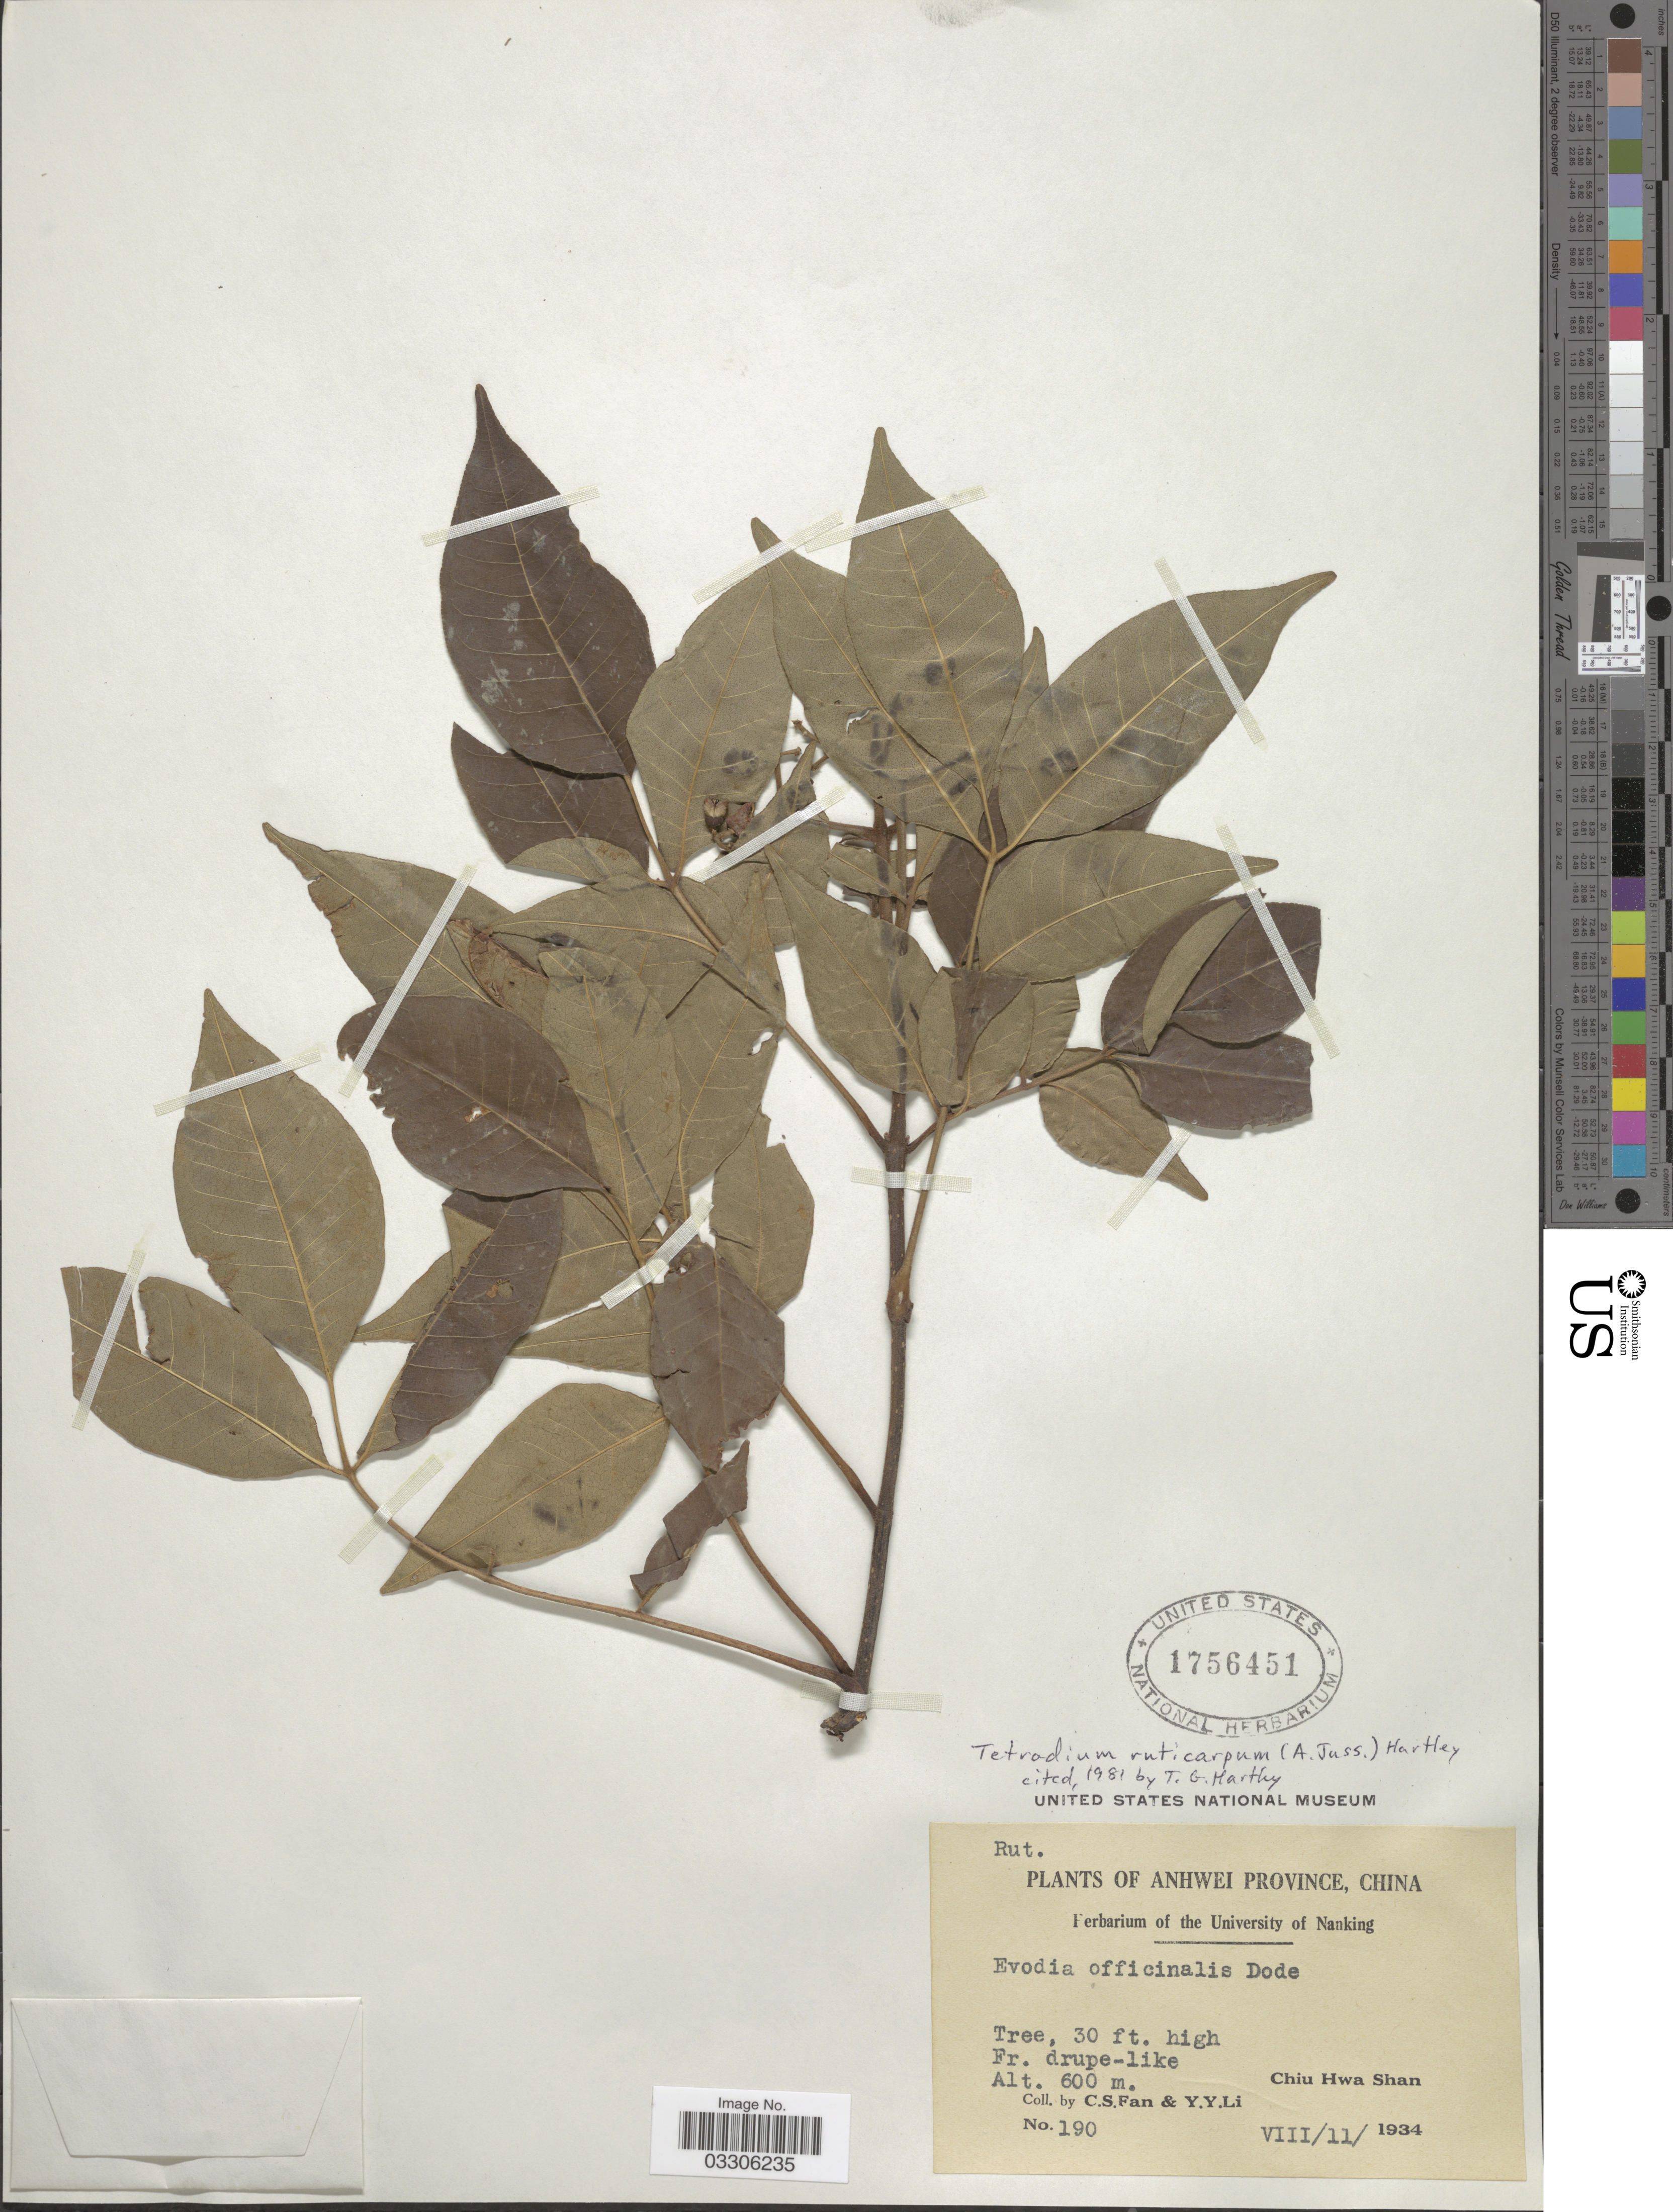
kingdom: Plantae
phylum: Tracheophyta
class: Magnoliopsida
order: Sapindales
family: Rutaceae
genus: Tetradium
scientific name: Tetradium ruticarpum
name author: (A. Juss.) T.G. Hartley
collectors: C. S. Fan & Y. Y. Li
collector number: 190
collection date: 1934-08-11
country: China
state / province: Anhui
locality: Anhwei Province. Chiu Hwa Shan.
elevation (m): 600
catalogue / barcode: US 1756451